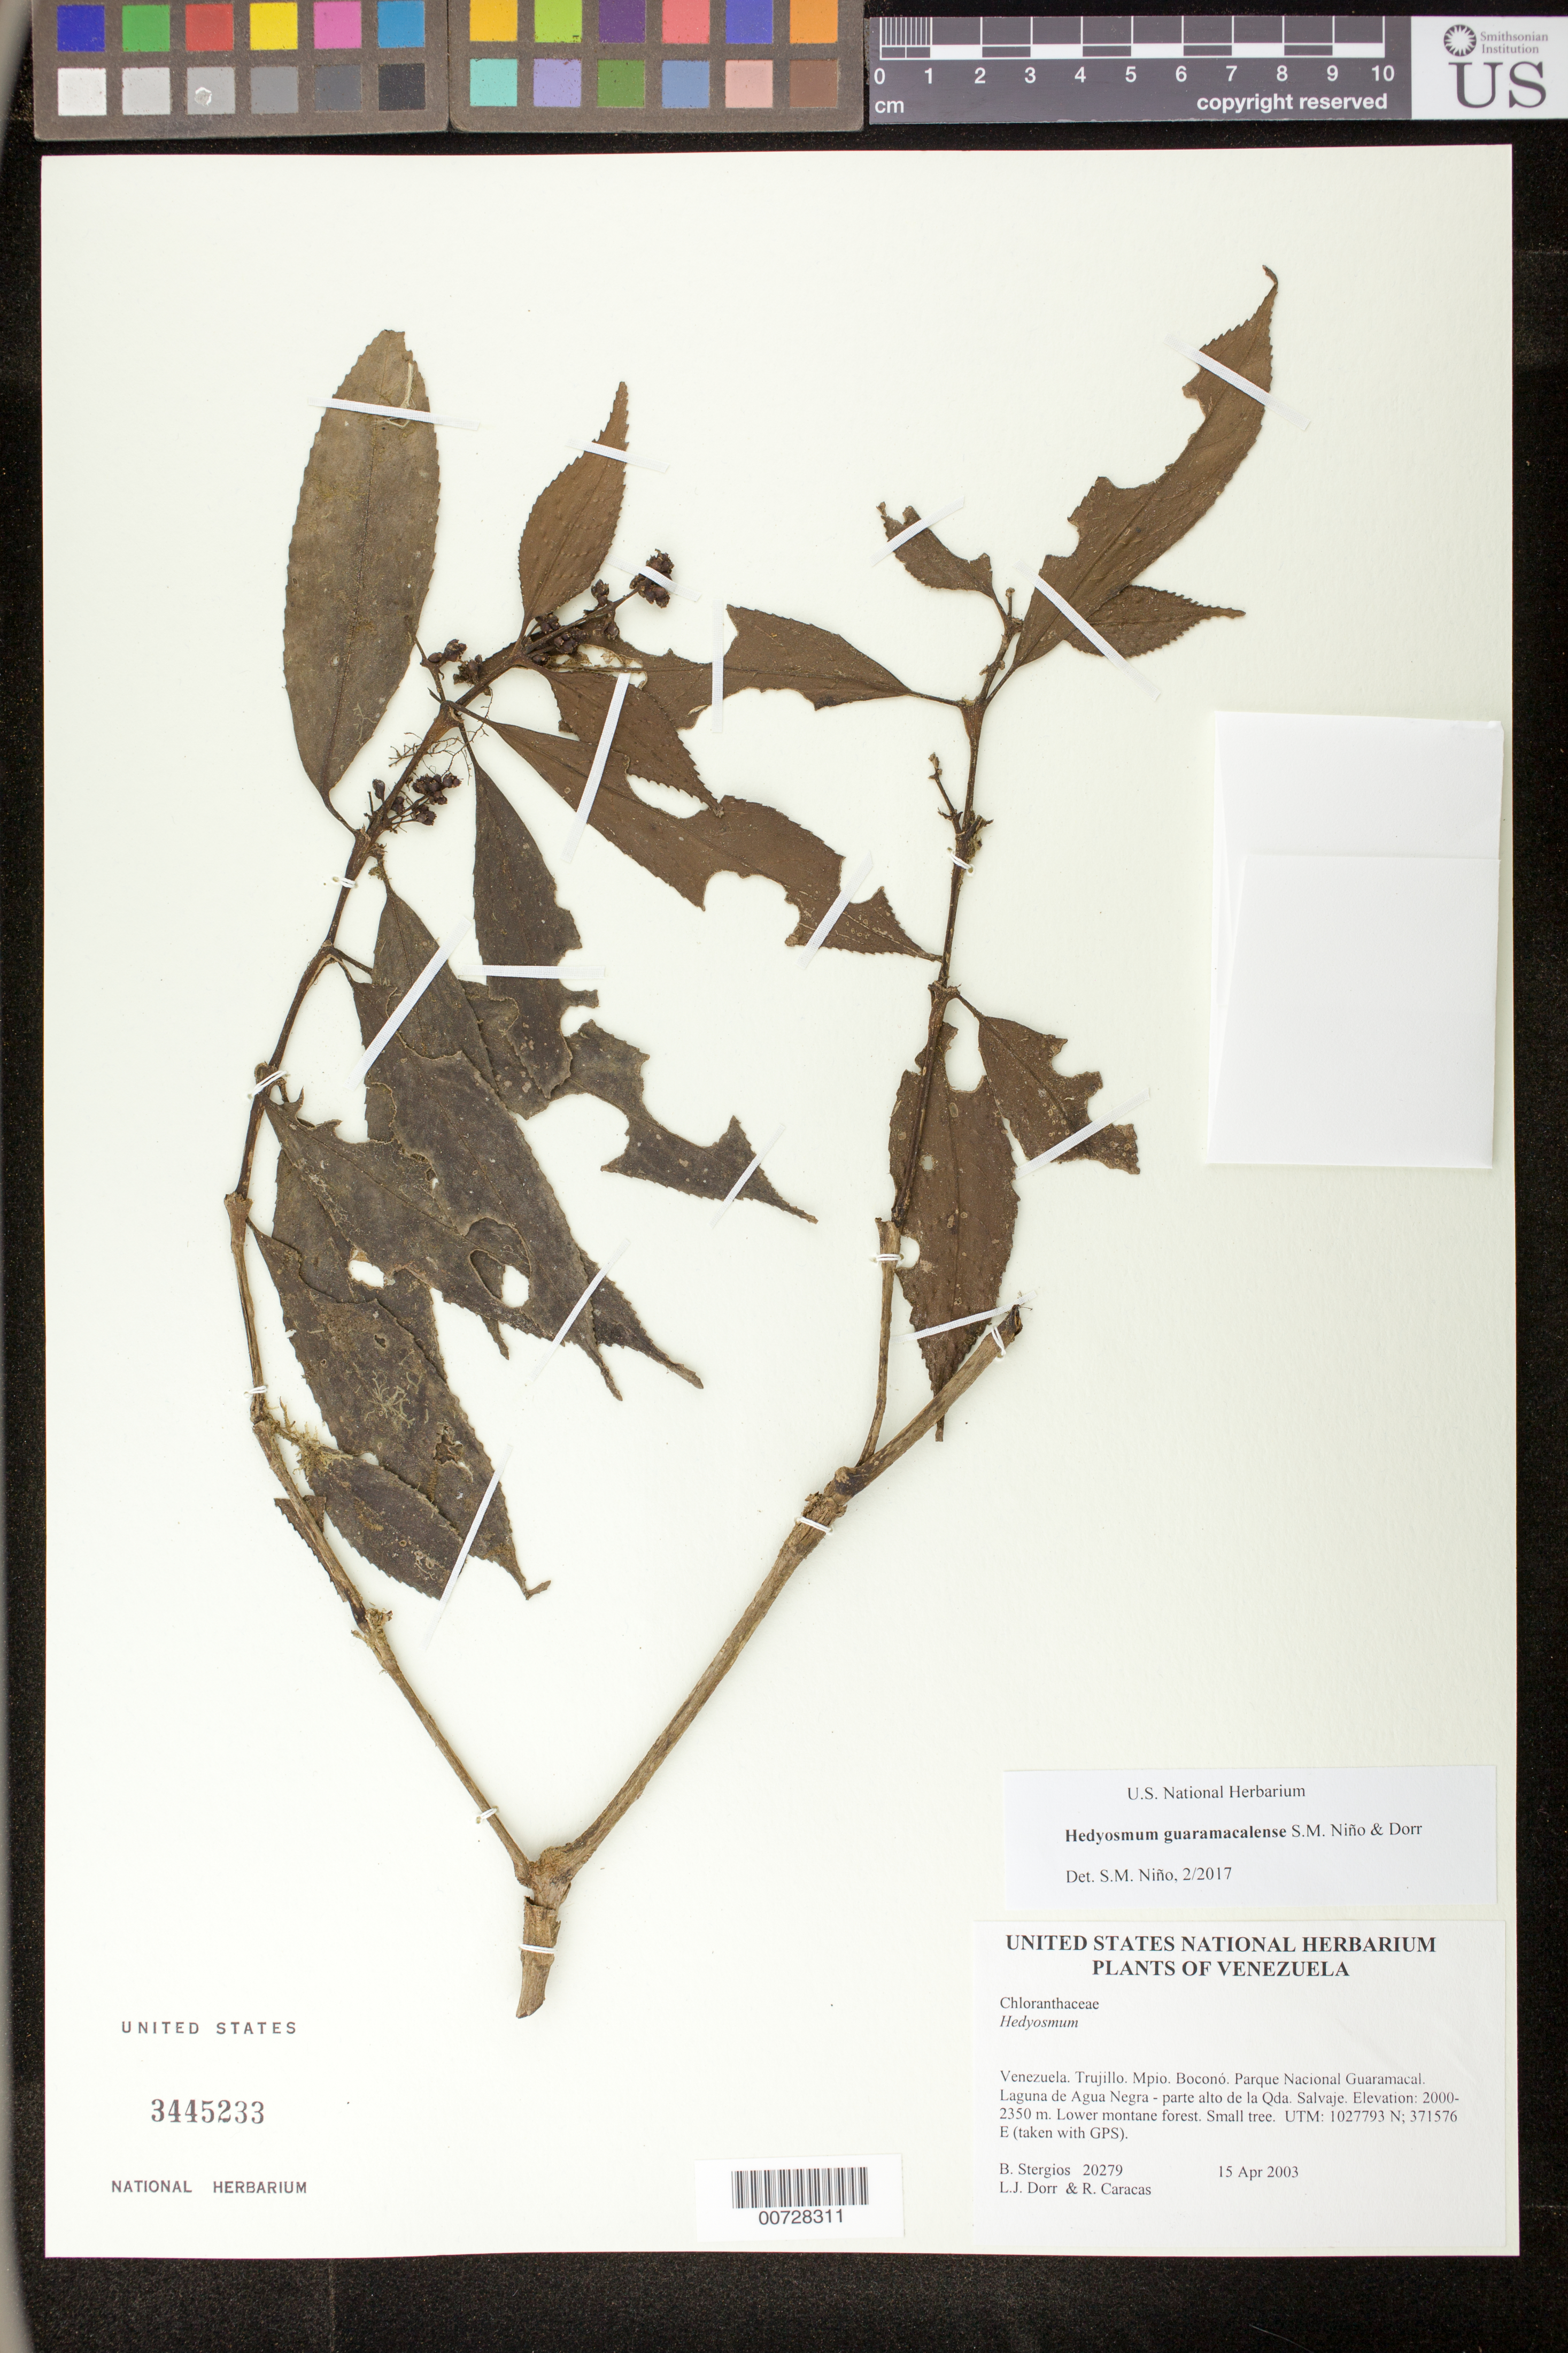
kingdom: Plantae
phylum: Tracheophyta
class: Magnoliopsida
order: Chloranthales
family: Chloranthaceae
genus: Hedyosmum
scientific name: Hedyosmum guaramacalense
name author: S.M. Niño & Dorr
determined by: Niño, S. M., (PORT), BioCentro-UNELLEZ (VENEZUELA)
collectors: B. G. Stergios, L. J. Dorr & R. Caracas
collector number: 20279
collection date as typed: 15 Apr 2003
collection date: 2003-04-15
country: Venezuela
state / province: Trujillo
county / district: Boconó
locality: Parque Nacional Guaramacal, Laguna de Agua Negra - parte alto de la Qda. Salvaje.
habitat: Lower montane forest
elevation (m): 2000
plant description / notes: PORT, US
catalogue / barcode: US 3445233